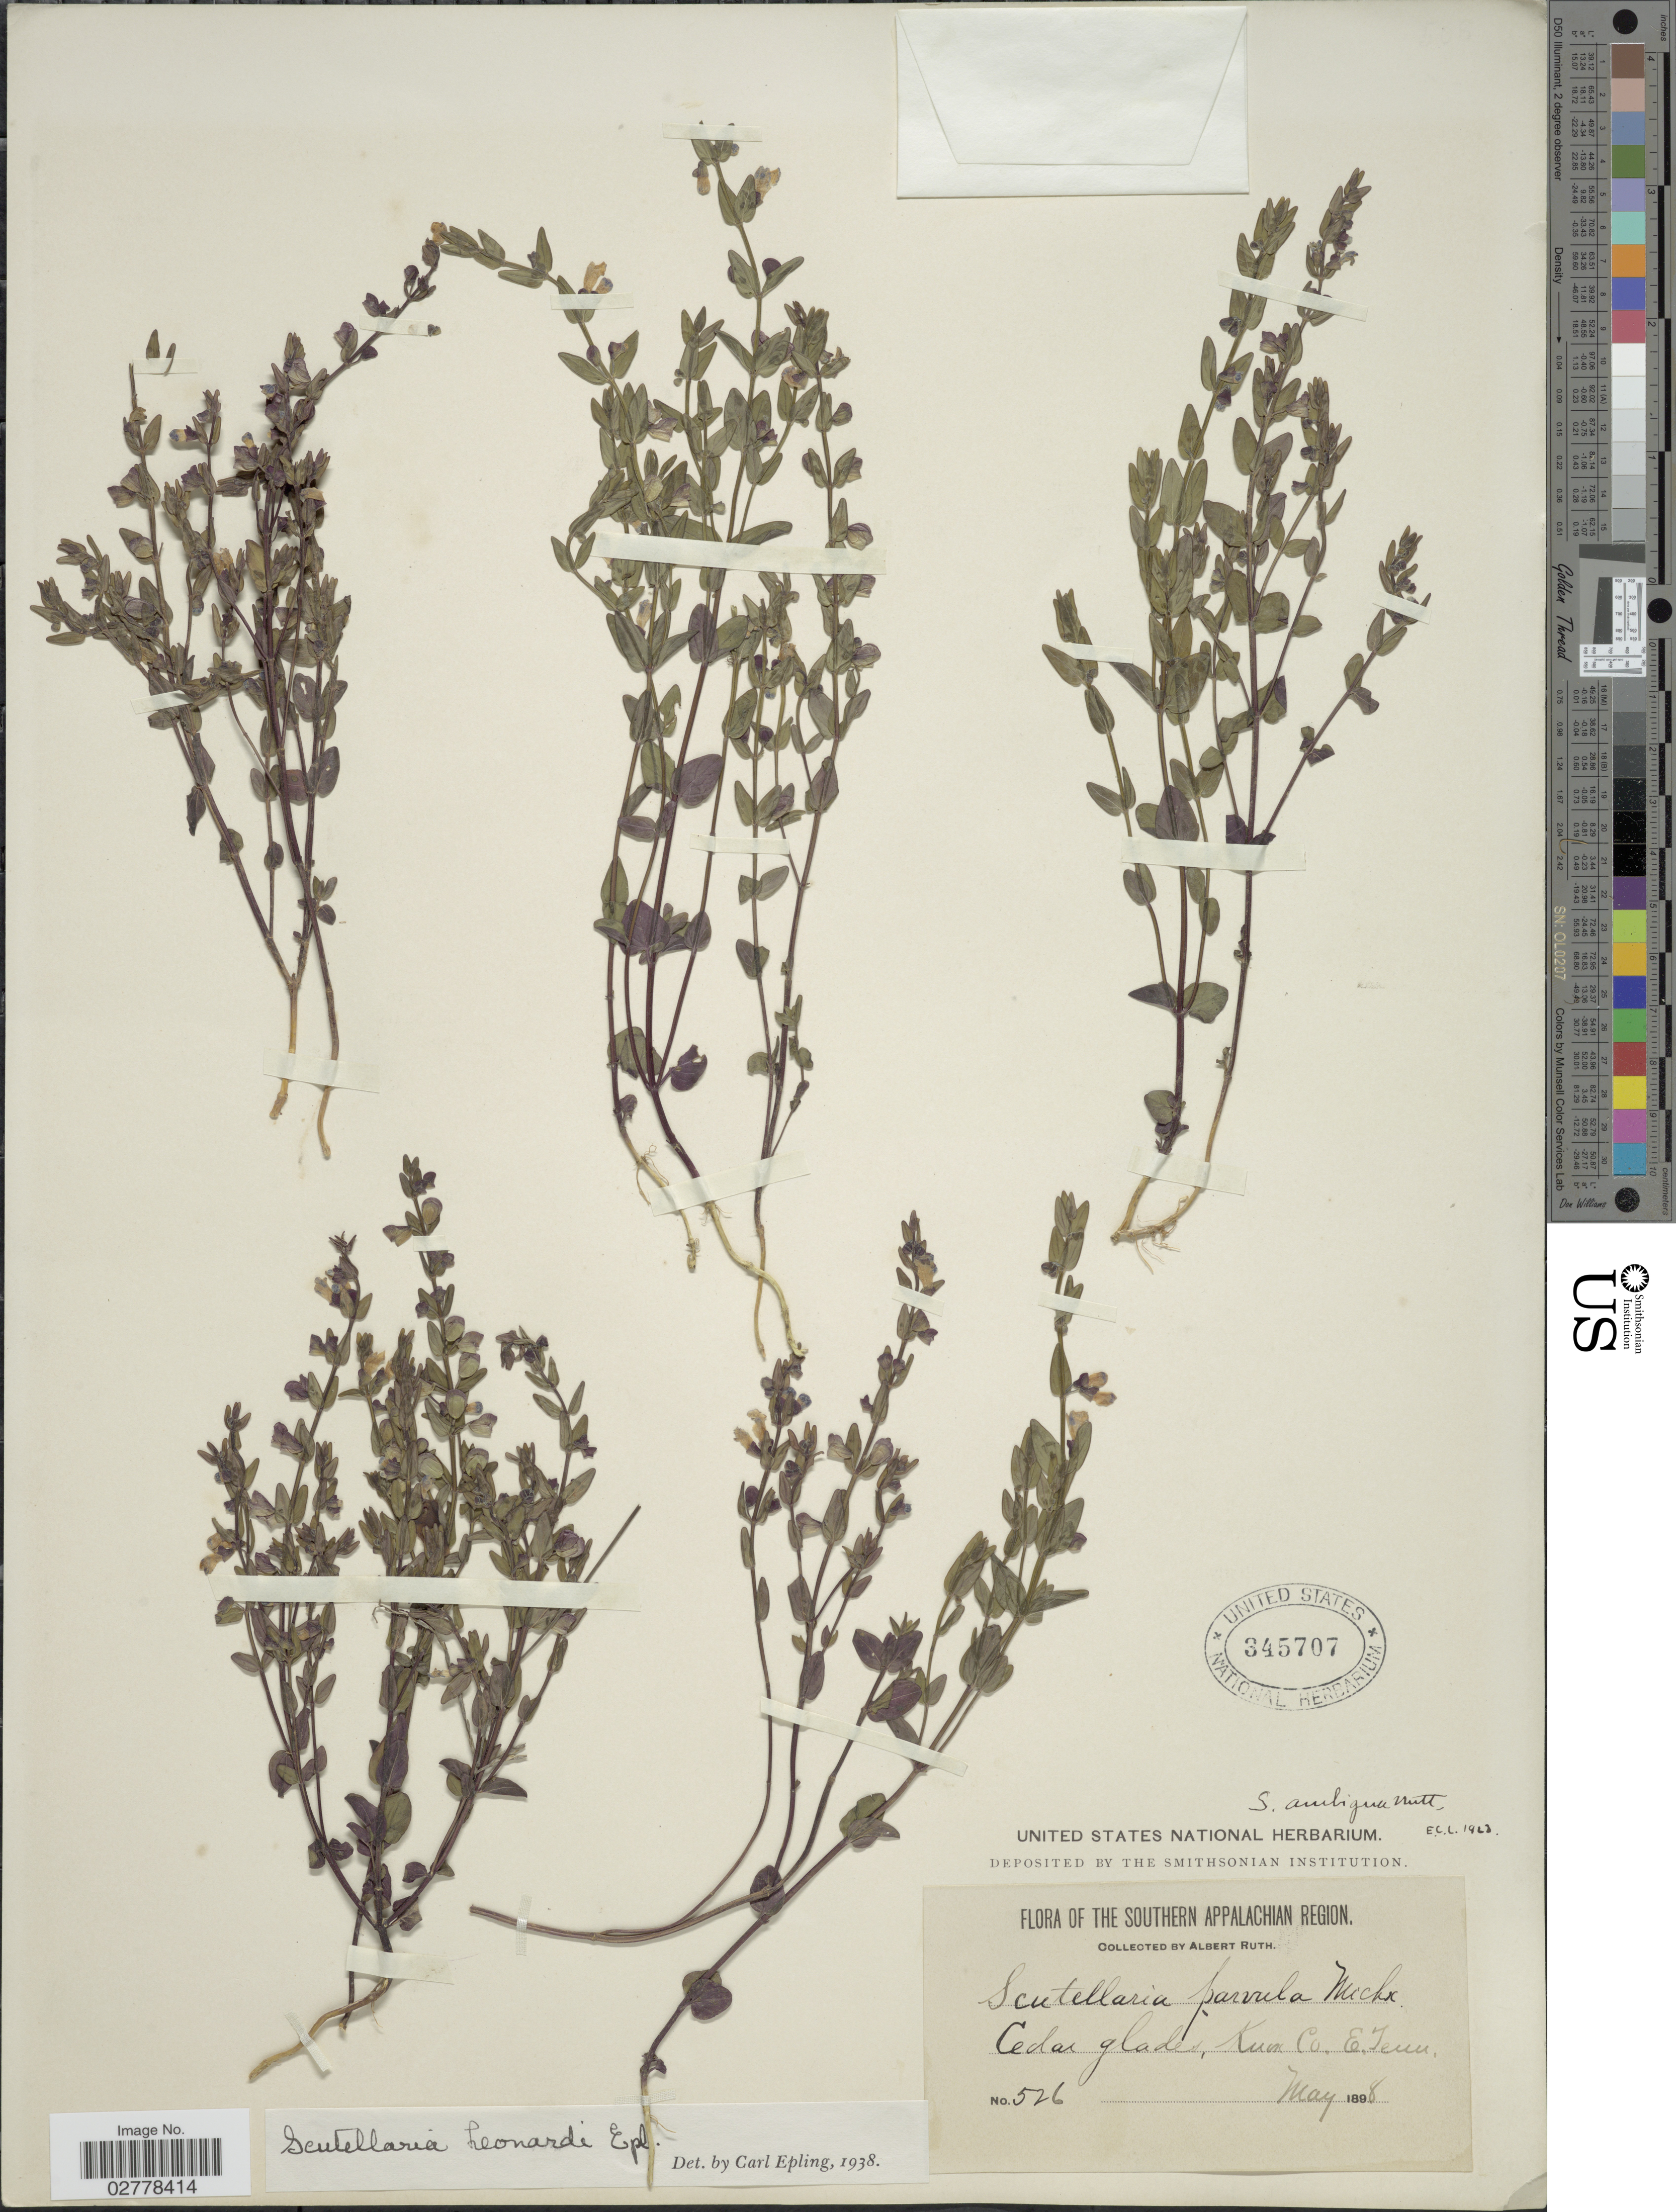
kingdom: Plantae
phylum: Tracheophyta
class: Magnoliopsida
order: Lamiales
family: Lamiaceae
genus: Scutellaria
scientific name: Scutellaria leonardii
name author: Epling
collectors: A. Ruth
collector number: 526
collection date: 1898-05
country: United States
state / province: Tennessee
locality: The Southern Appalachian Region. Cedar glade, Kum Co. E. Tenn.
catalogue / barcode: US 345707